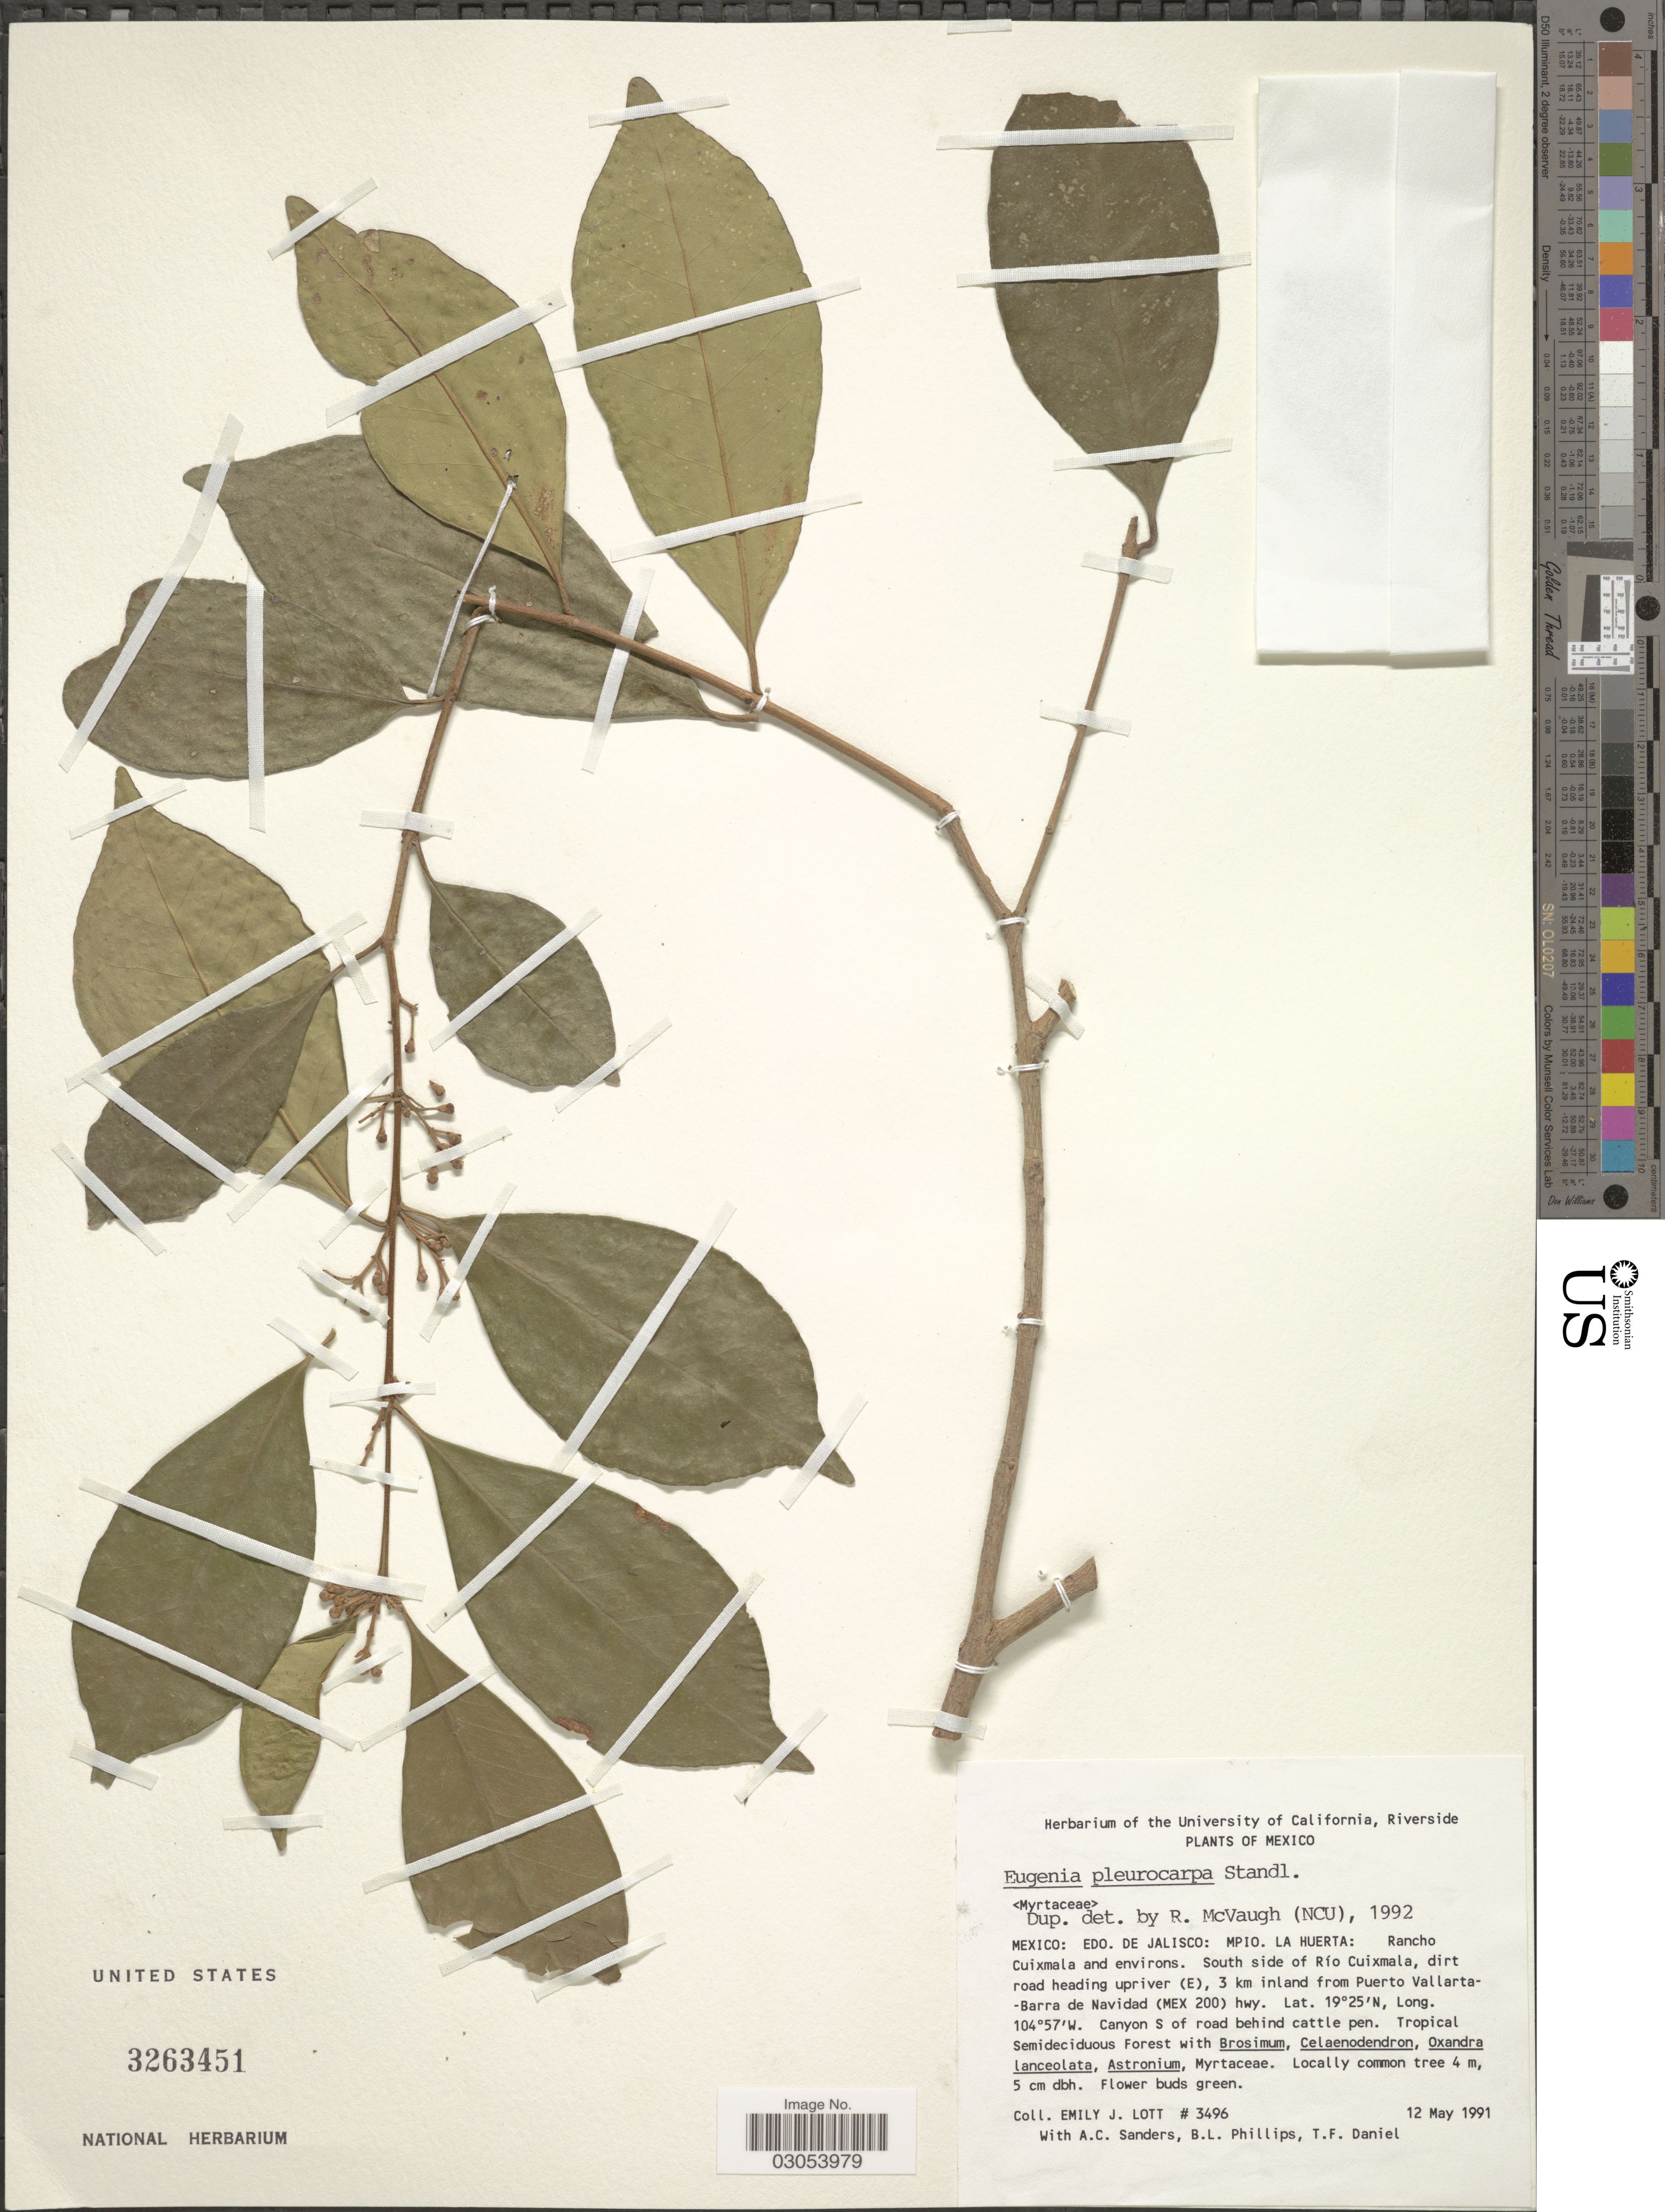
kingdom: Plantae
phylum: Tracheophyta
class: Magnoliopsida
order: Myrtales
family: Myrtaceae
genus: Eugenia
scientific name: Eugenia pleurocarpa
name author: Standl.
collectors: E. J. Lott, A. Sanders, B. L. Phillips & T. F. Daniel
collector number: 3496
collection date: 1991-05-12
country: Mexico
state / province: Jalisco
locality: Mpio. La Huerta: Rancho Cuixmala and environs. South side of Río Cuixmala, dirt road heading upriver (E), 3 km inland from Puerto Vallarta-Barra de Navidad (Mex 200) hwy.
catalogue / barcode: US 3263451